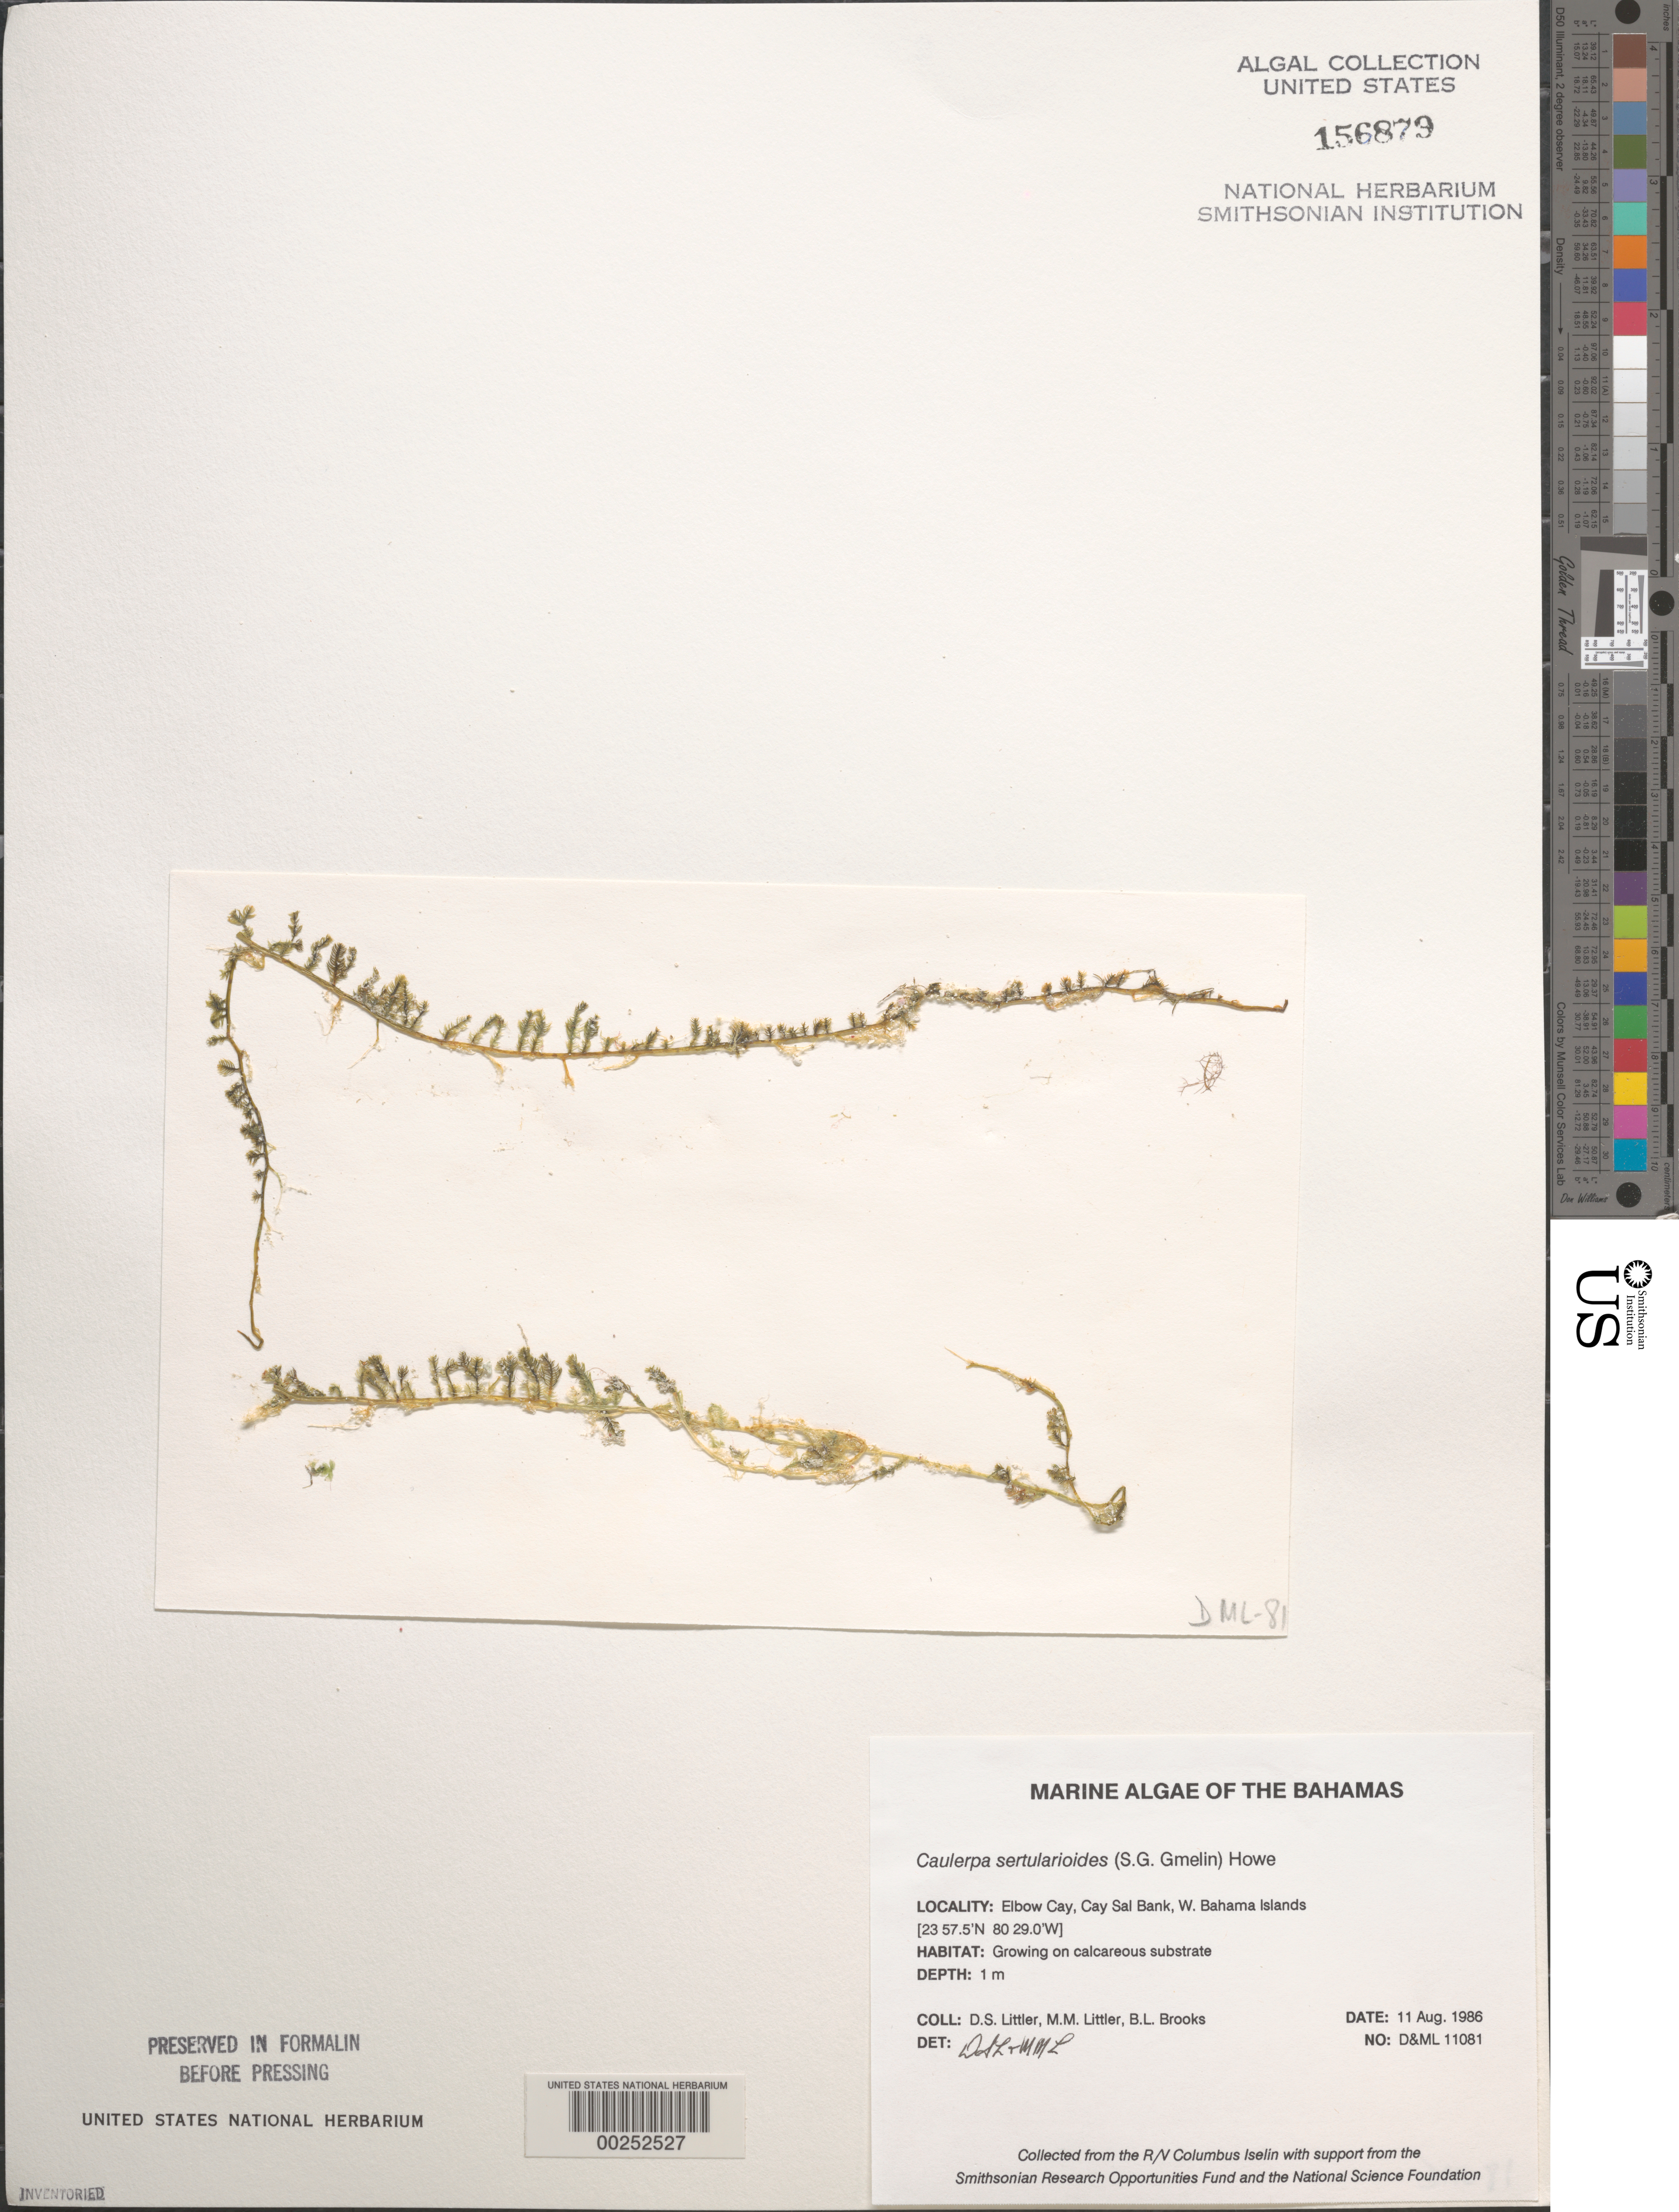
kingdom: Plantae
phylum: Chlorophyta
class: Ulvophyceae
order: Bryopsidales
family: Caulerpaceae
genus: Caulerpa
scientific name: Caulerpa sertularioides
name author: (S.G. Gmel.) M. Howe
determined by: Littler, D. S.; Littler, M. M.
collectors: D. S. Littler, M. M. Littler & B. Brooks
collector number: D&ML 11081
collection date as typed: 11 Aug 1986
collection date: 1986-08-11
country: Bahamas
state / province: Bimini Banks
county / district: Bimini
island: Elbow Cay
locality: Cay Sal Banks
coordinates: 23 57.5'N, 80 29.0'W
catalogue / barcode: US 156879